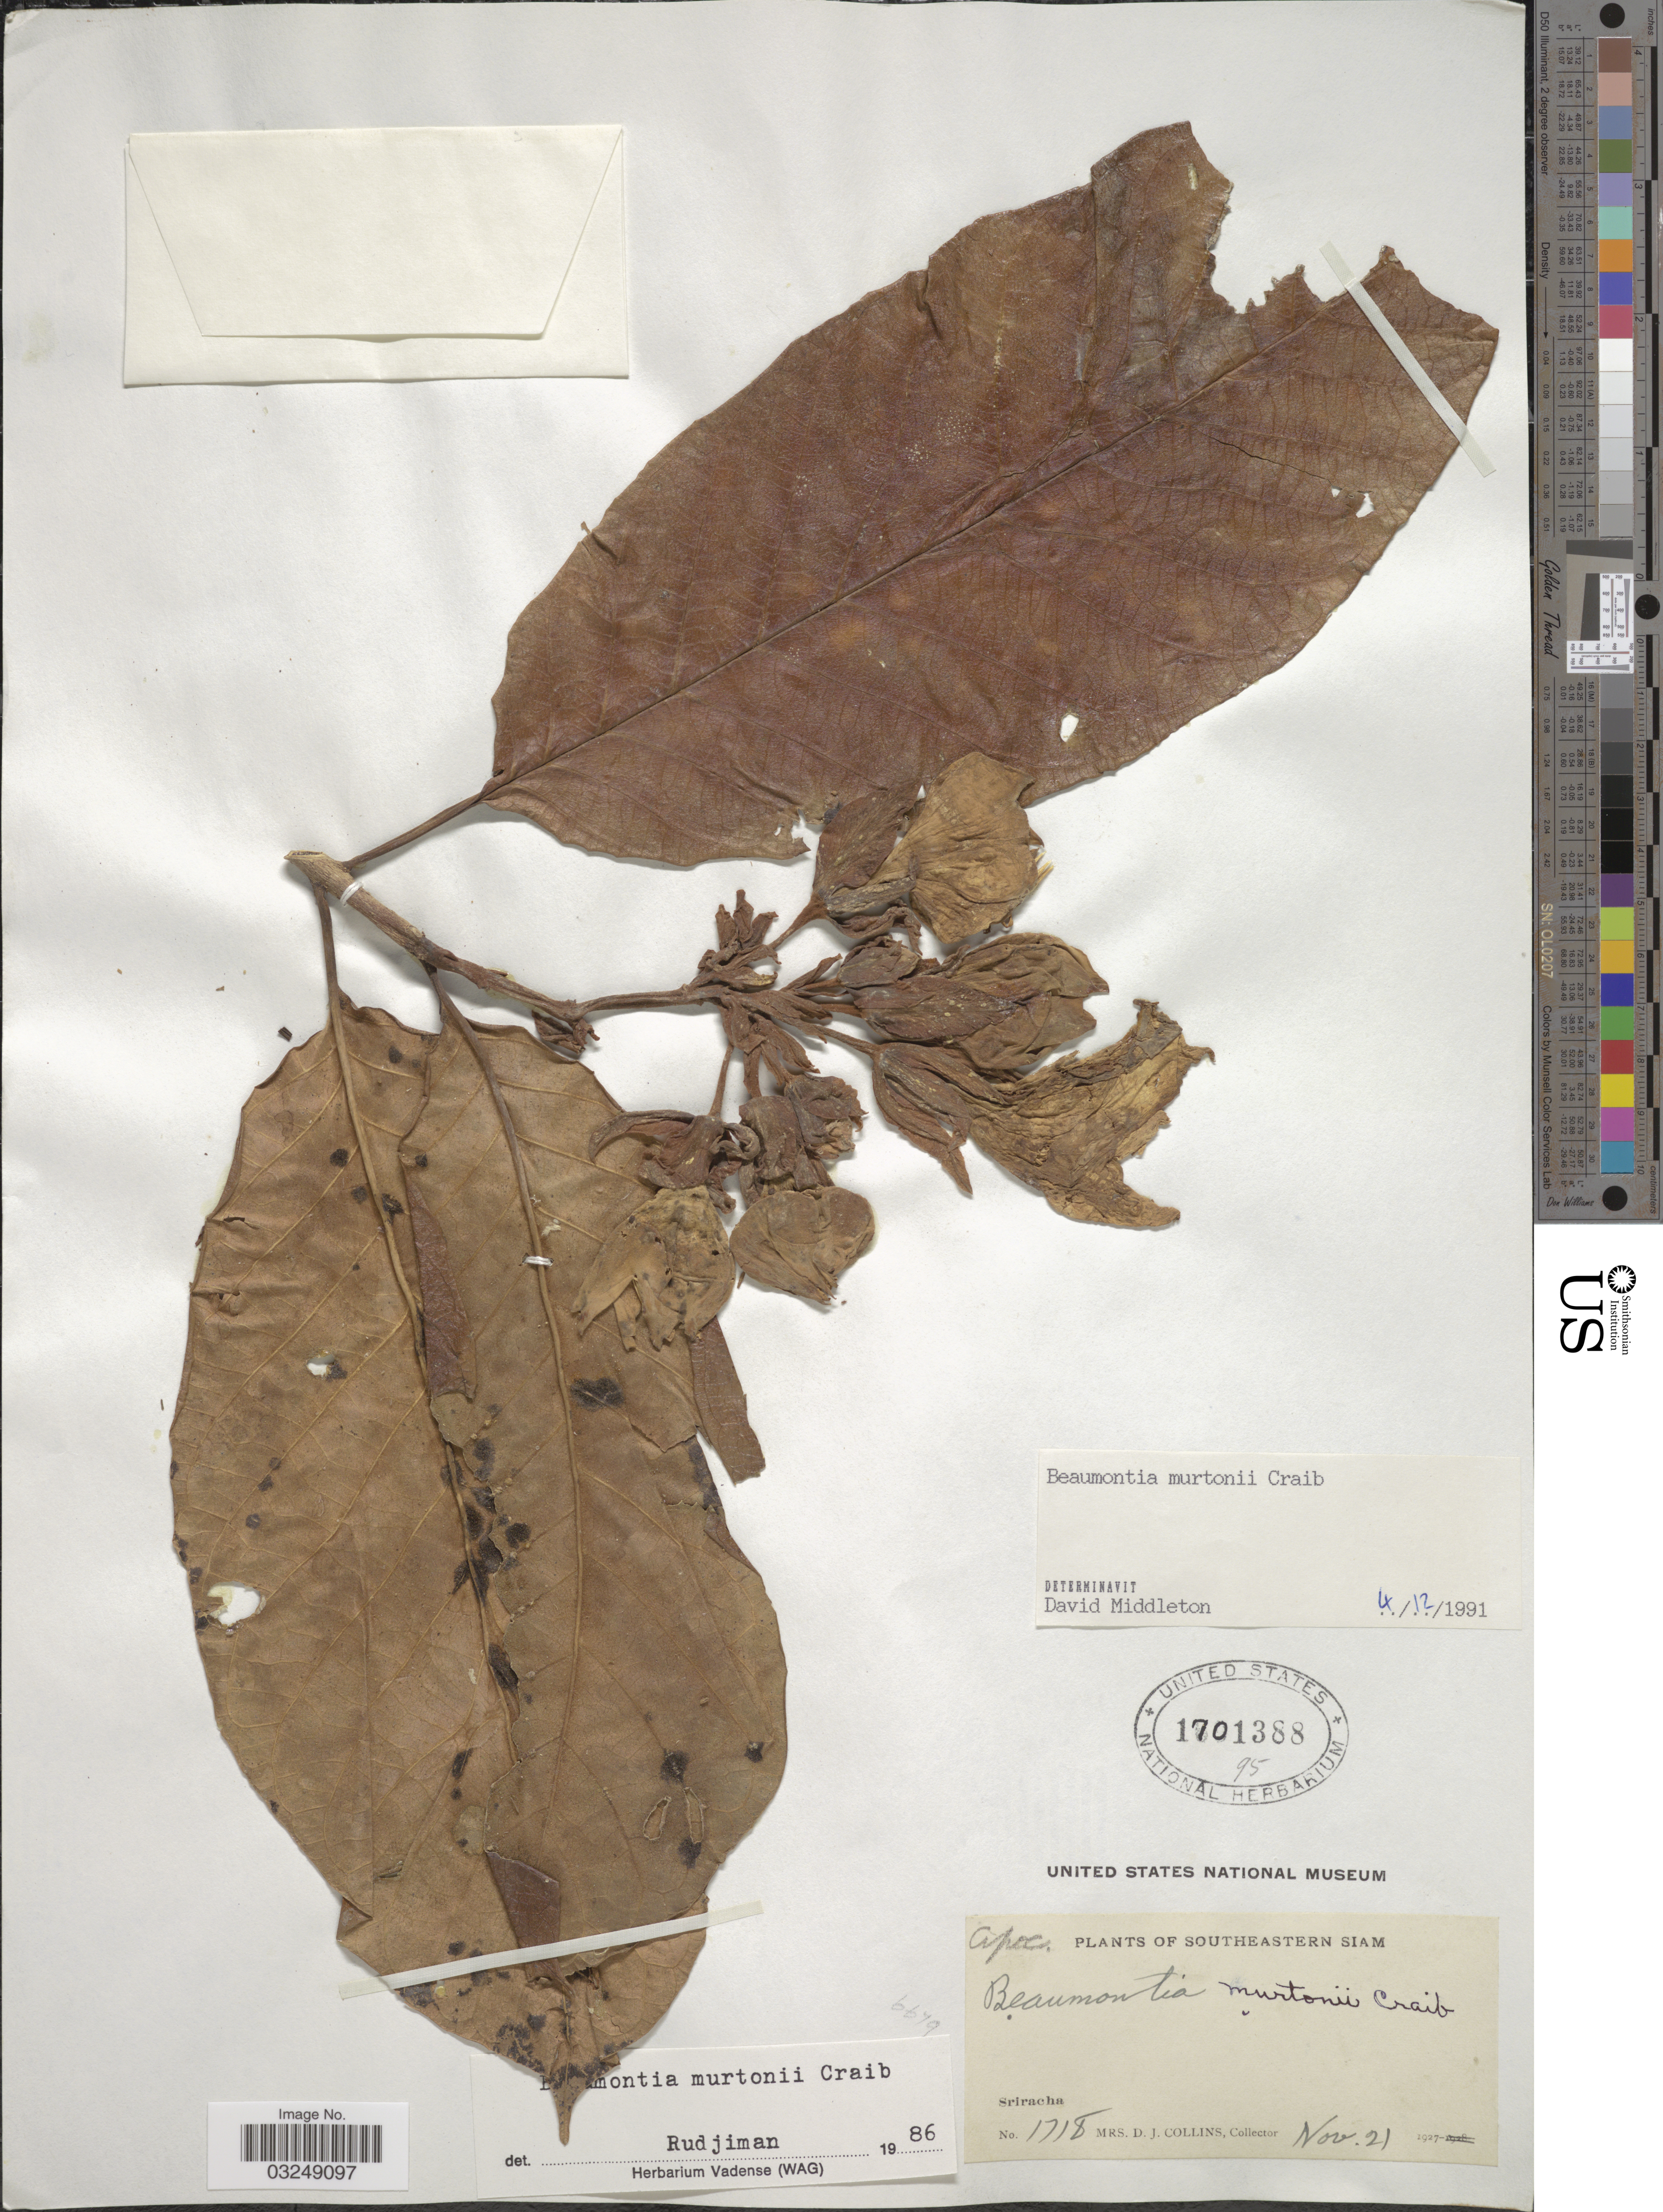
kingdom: Plantae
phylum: Tracheophyta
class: Magnoliopsida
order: Gentianales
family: Apocynaceae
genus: Beaumontia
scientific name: Beaumontia murtonii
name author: Craib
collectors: Mrs. D. J. Collins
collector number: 1718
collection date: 1927-11-21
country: Thailand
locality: Southeastern Siam. Sriracha.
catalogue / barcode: US 1701388